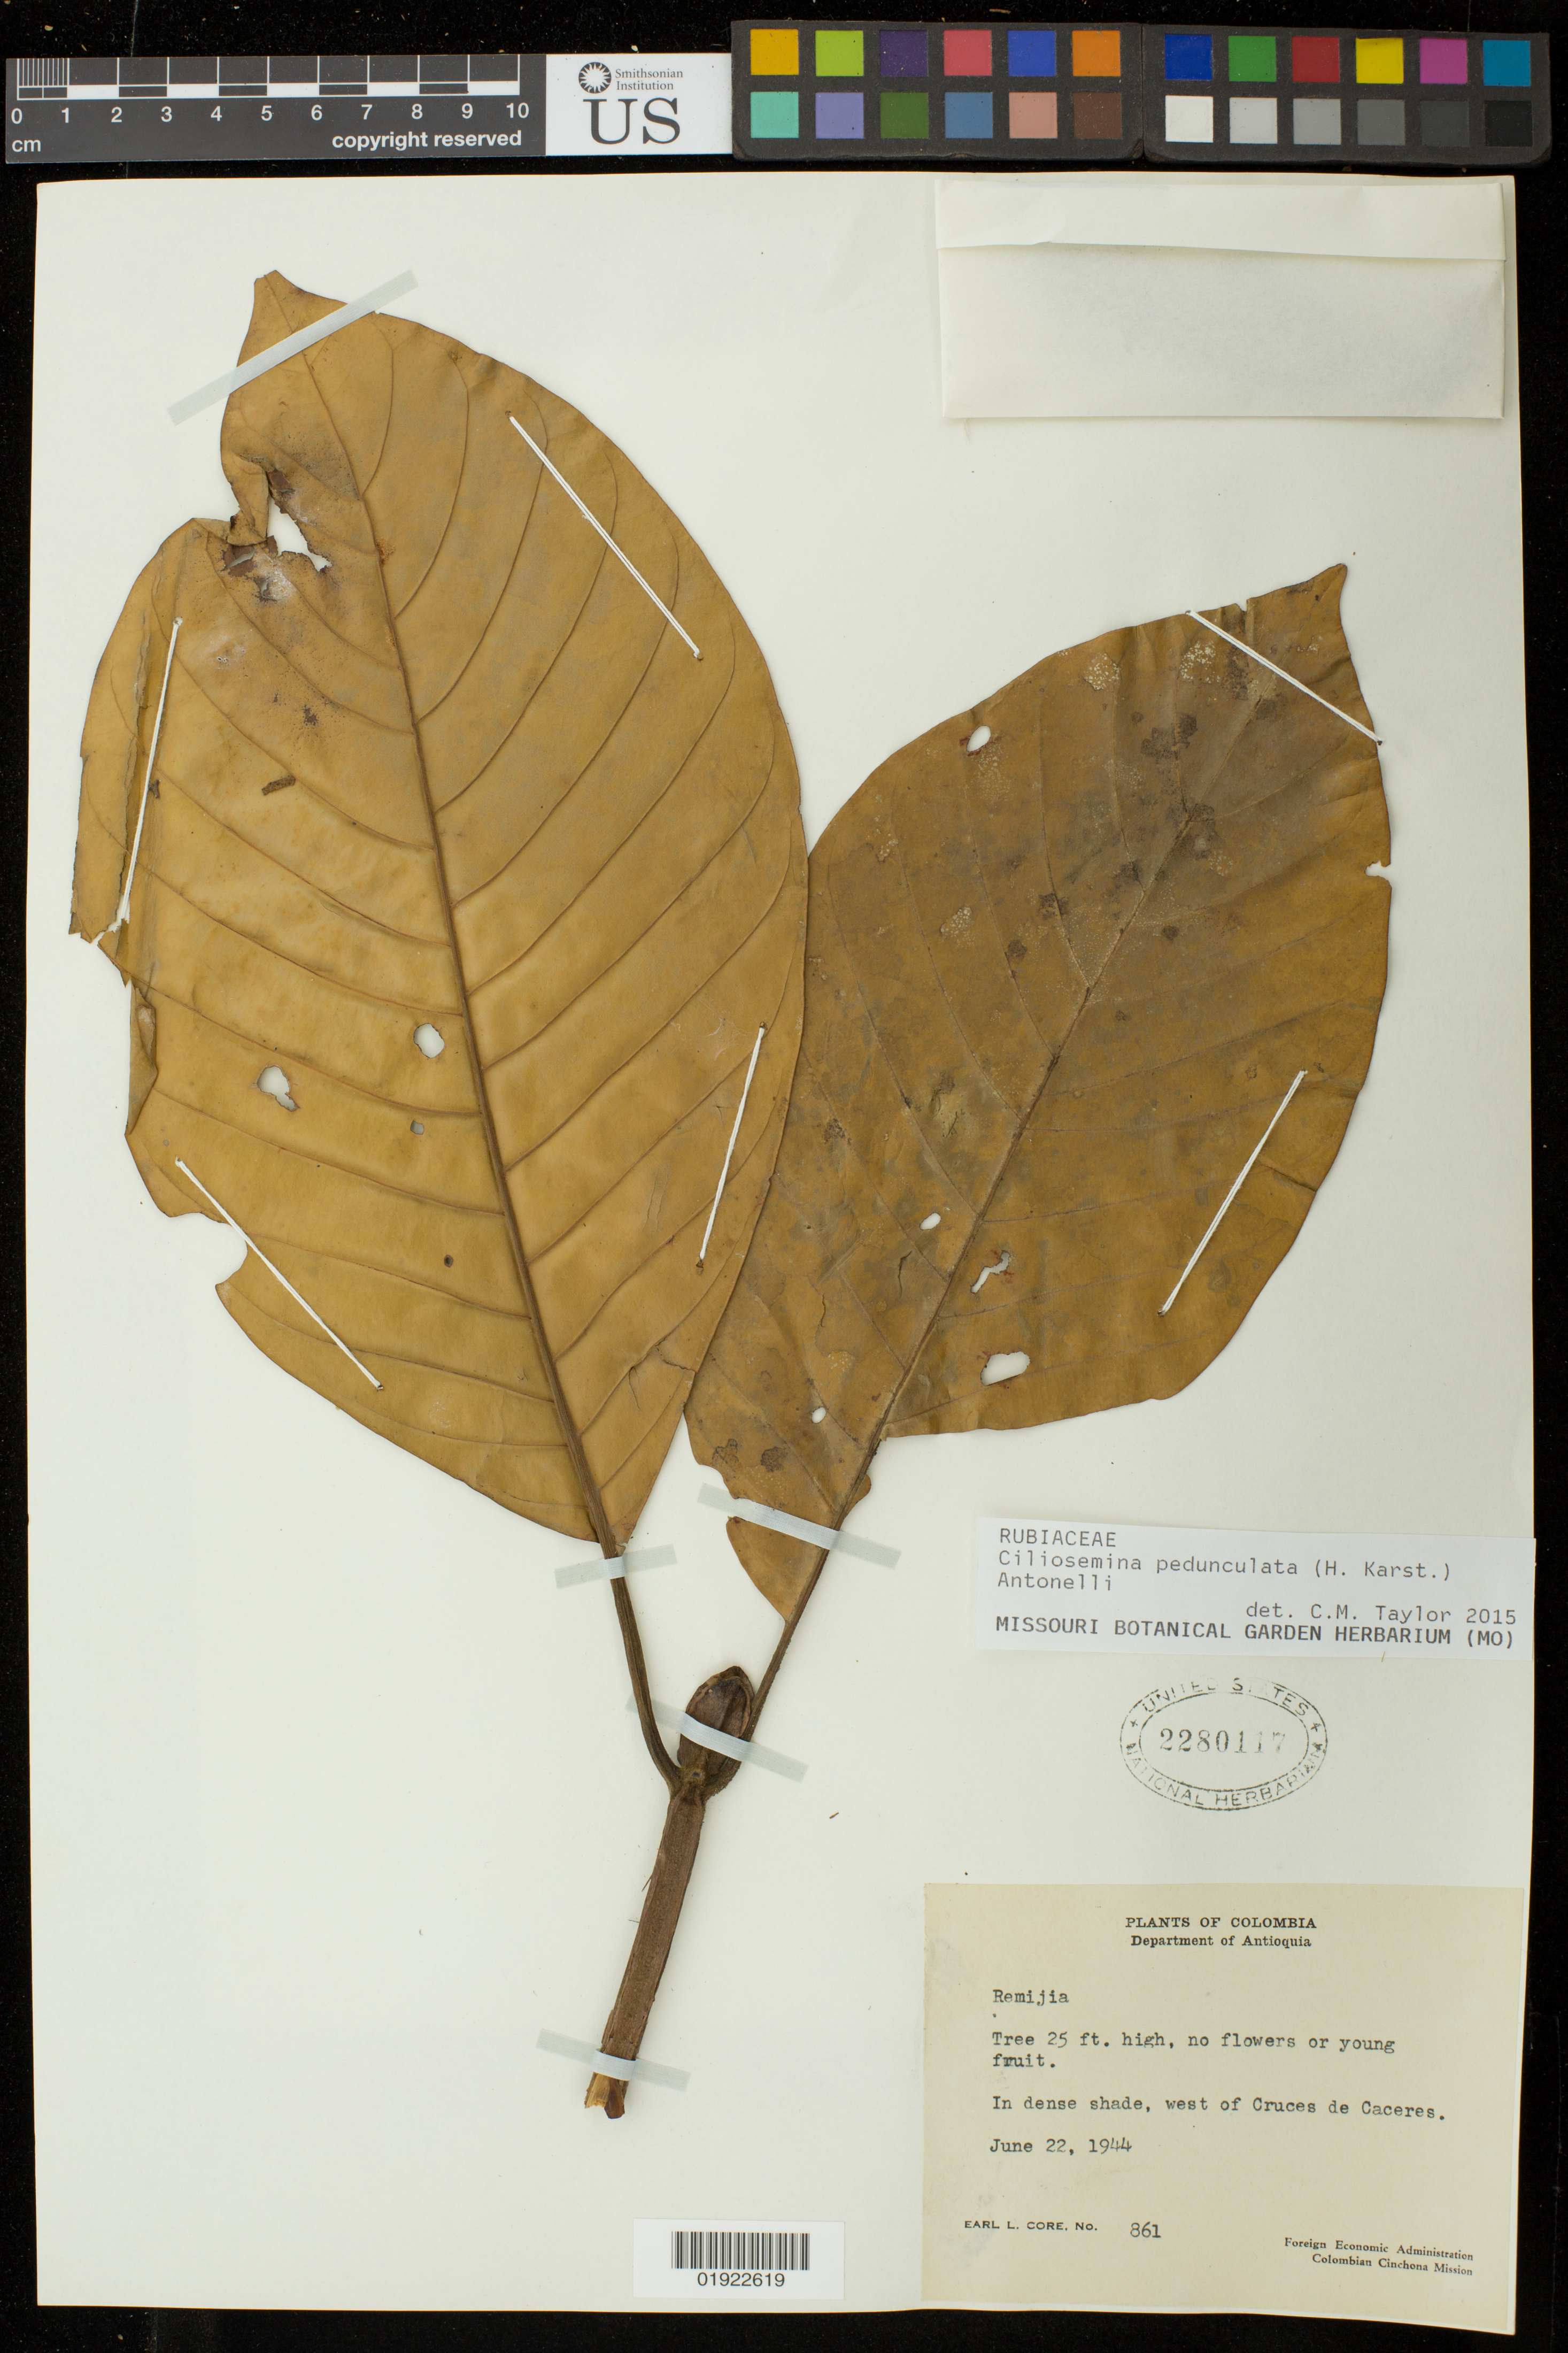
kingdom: Plantae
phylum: Tracheophyta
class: Magnoliopsida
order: Gentianales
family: Rubiaceae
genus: Ciliosemina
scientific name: Ciliosemina pedunculata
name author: (H. Karst.) Antonelli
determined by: Taylor, Charlotte M.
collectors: E. L. Core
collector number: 861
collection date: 1944-06-22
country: Colombia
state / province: Antioquia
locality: West of Cruces de Caceres.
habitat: In dense shade.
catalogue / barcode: US 2280117